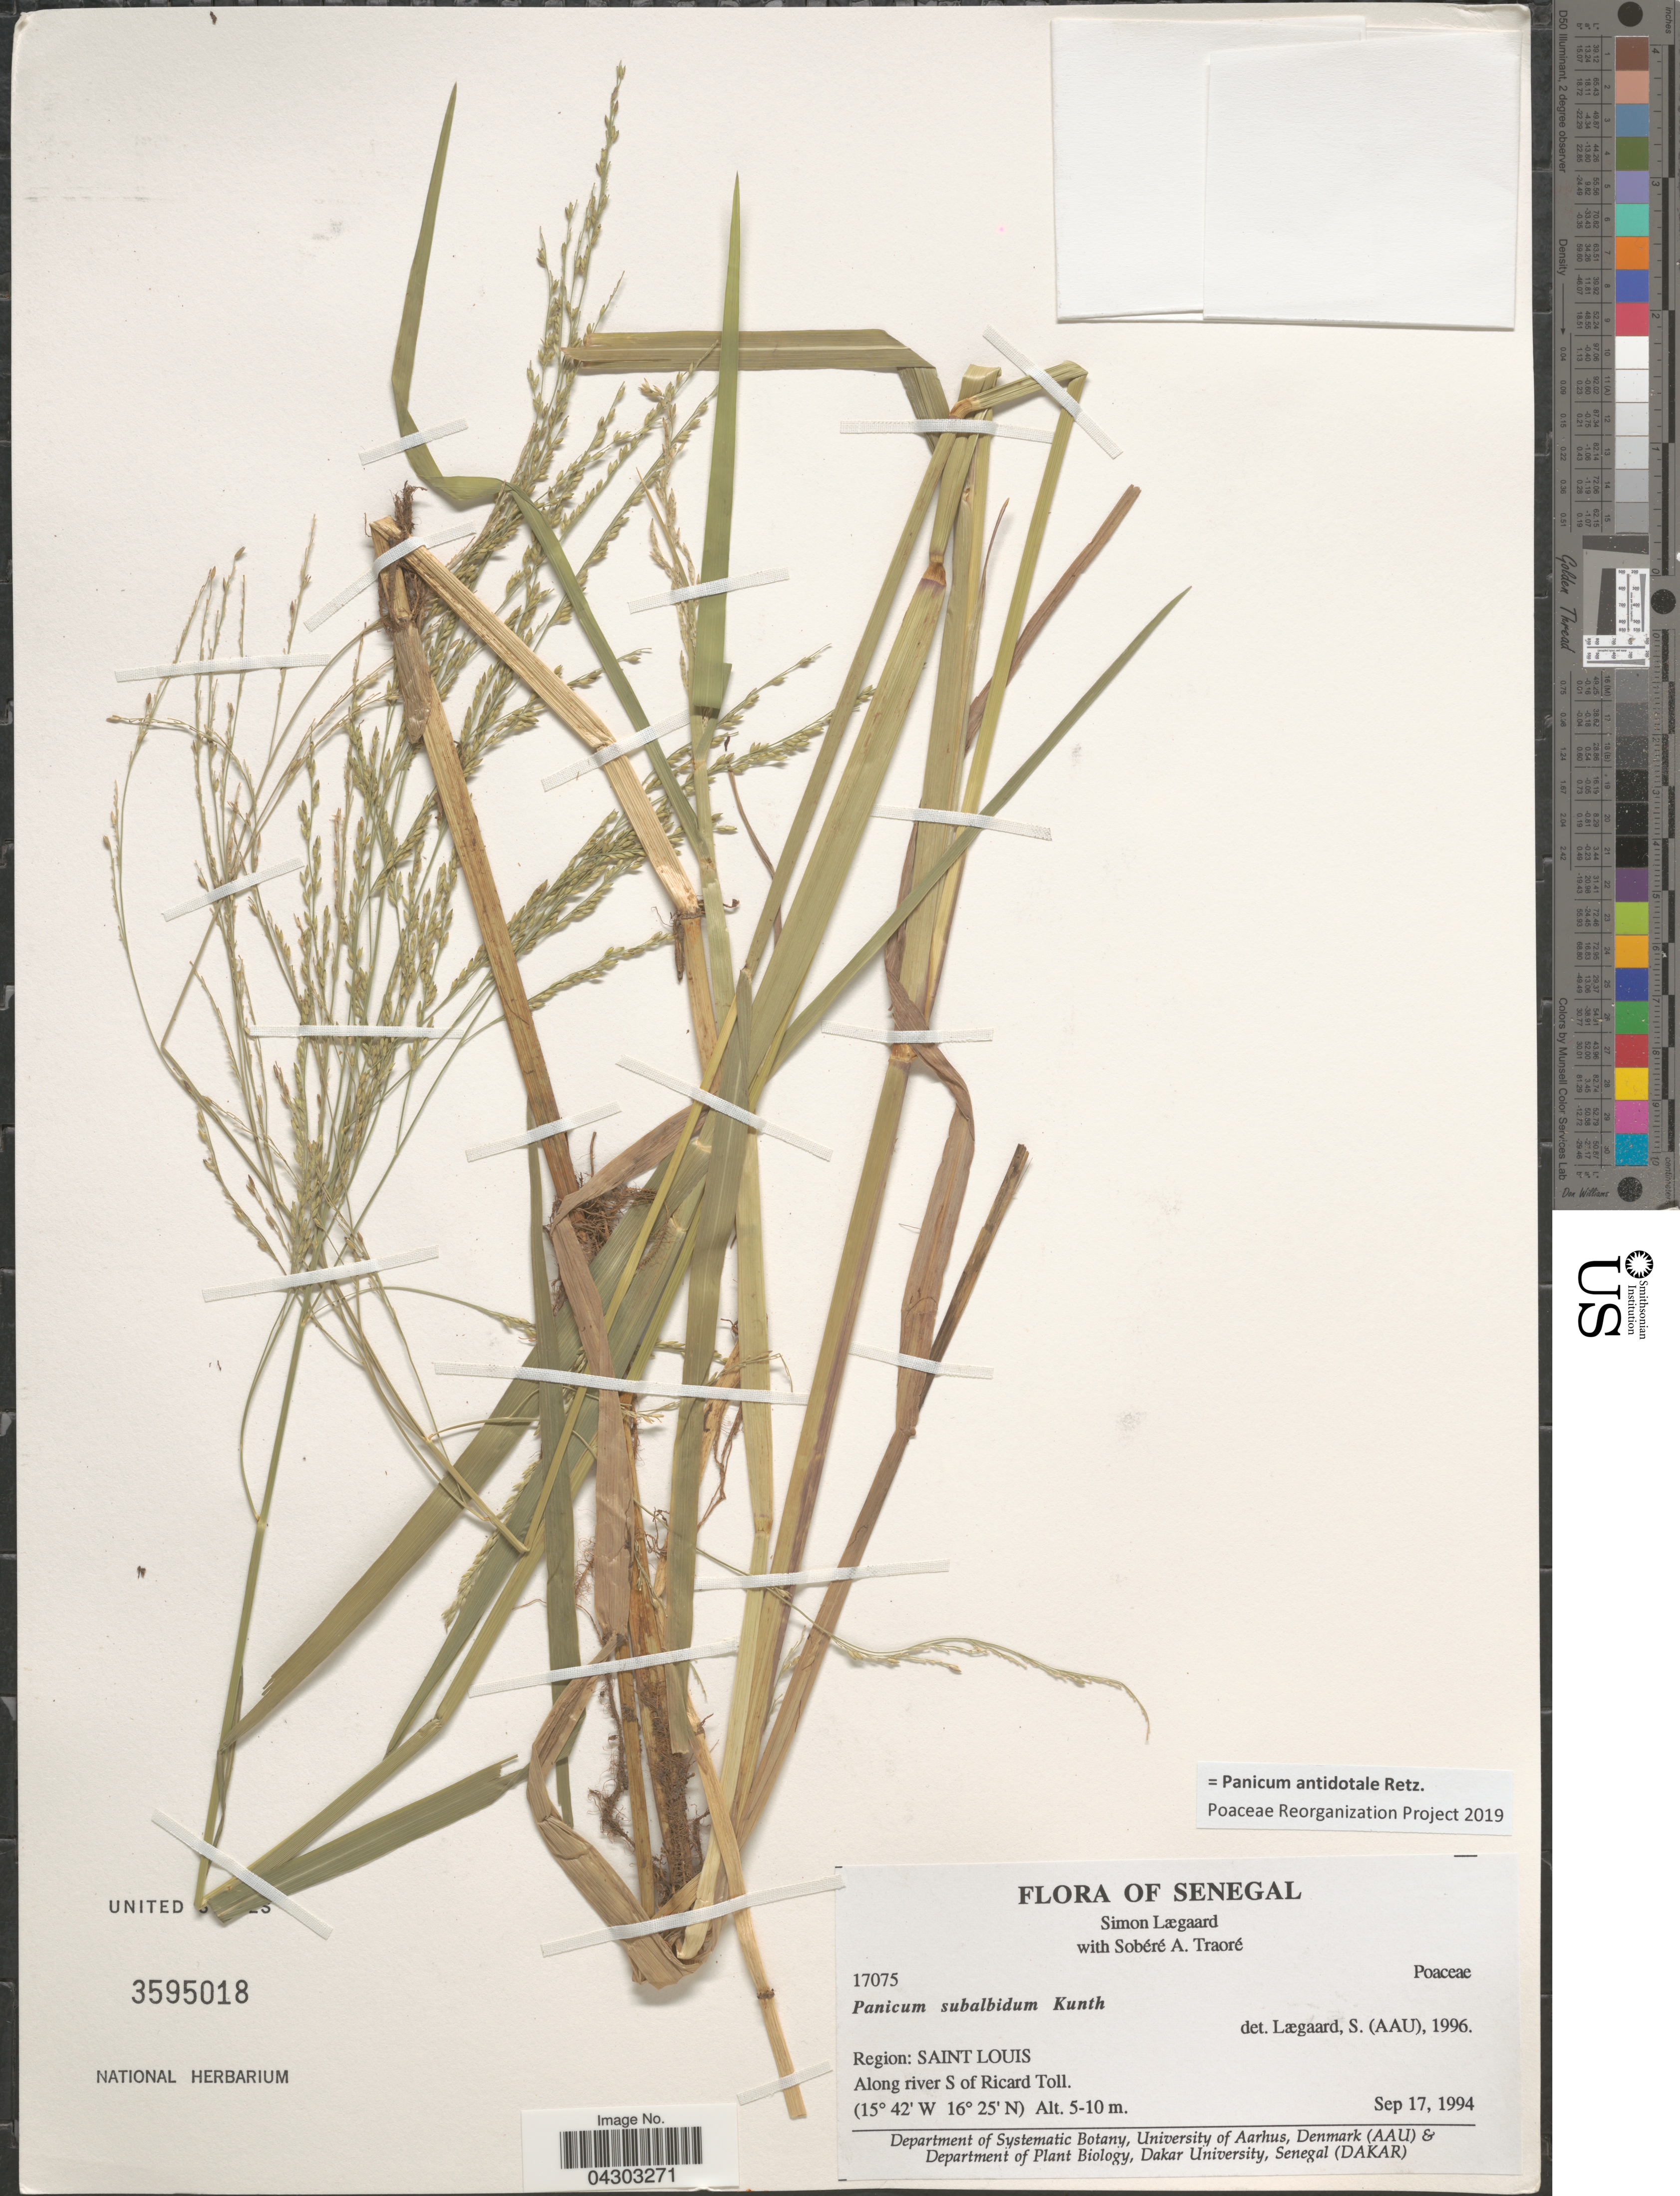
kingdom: Plantae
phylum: Tracheophyta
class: Liliopsida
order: Poales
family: Poaceae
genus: Panicum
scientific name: Panicum antidotale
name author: Retz.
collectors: S. Lægaard & S. Traore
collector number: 17075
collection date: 1994-09-17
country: Senegal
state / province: Saint-Louis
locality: Region: Saint Louis. Along river S of Ricard Toll.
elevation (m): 5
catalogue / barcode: US 3595018